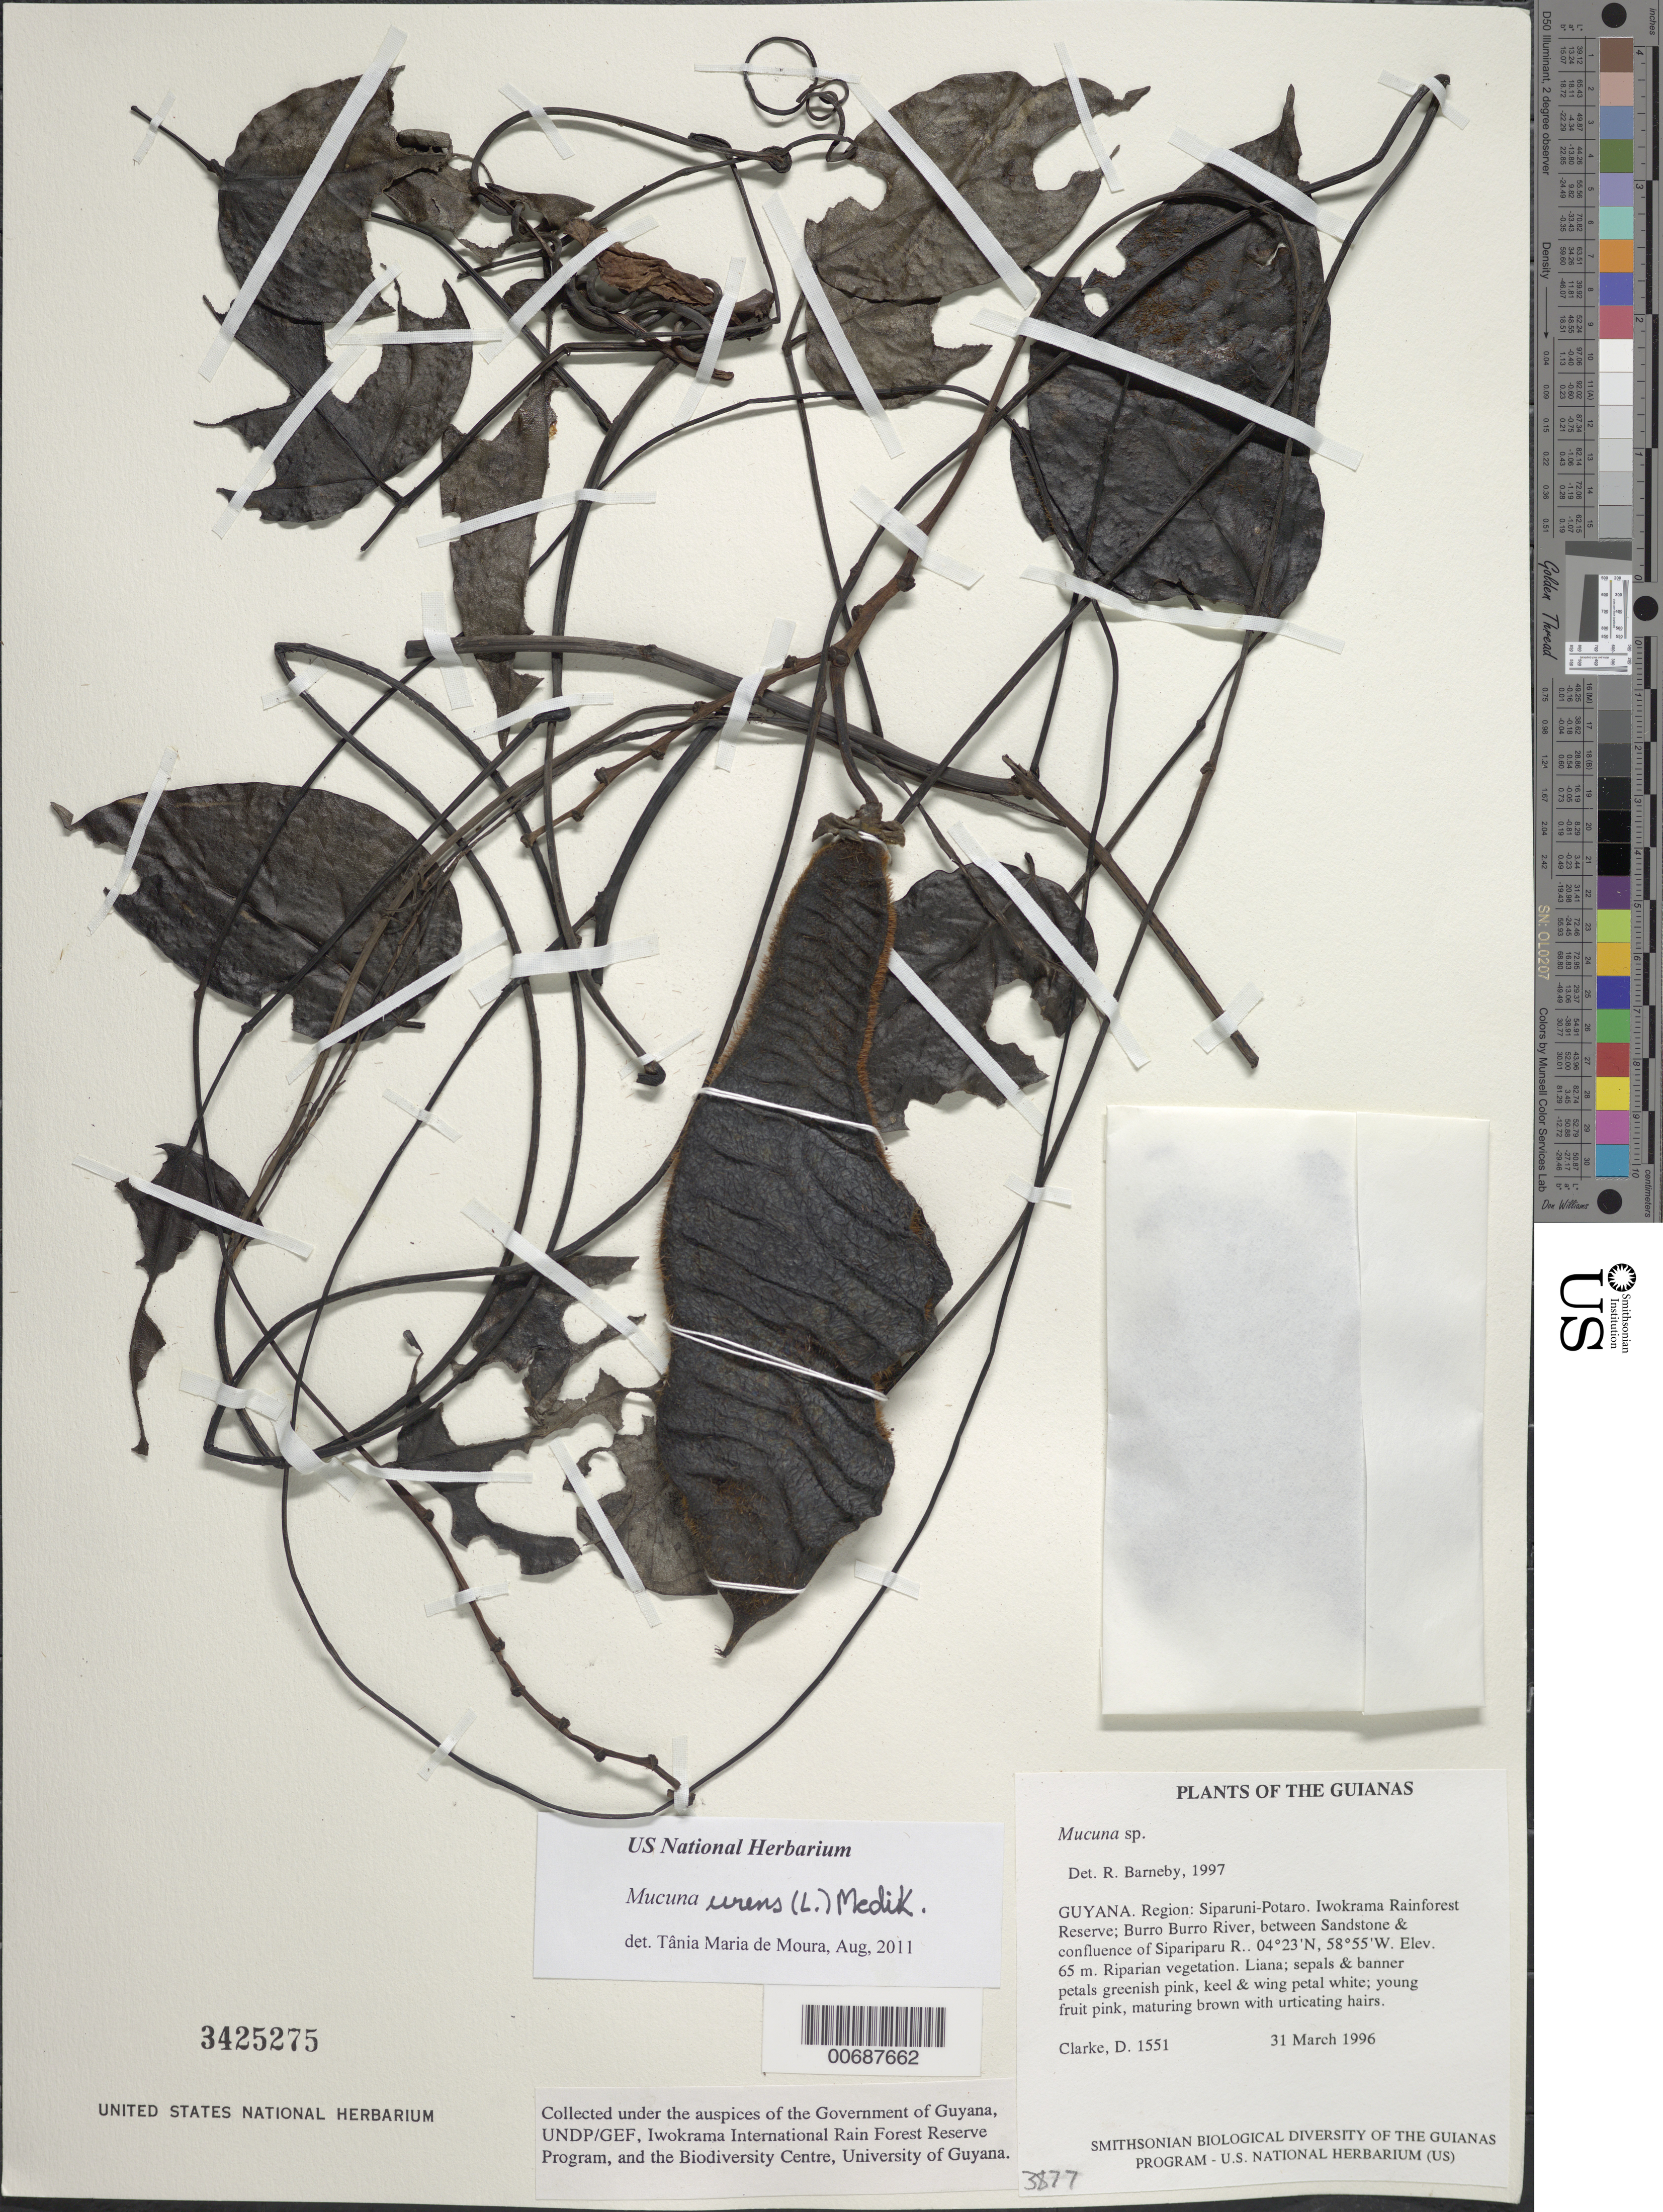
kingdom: Plantae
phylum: Tracheophyta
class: Magnoliopsida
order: Fabales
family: Fabaceae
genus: Mucuna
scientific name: Mucuna urens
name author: (L.) Medik.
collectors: H. D. Clarke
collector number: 1551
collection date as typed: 31 March 1996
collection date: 1996-03-31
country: Guyana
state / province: Potaro-Siparuni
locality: Iwokrama Rainforest Reserve; Burro Burro River, between Sandstone & confluence of Sipariparu R.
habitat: Riparian vegetation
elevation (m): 65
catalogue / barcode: US 3425275